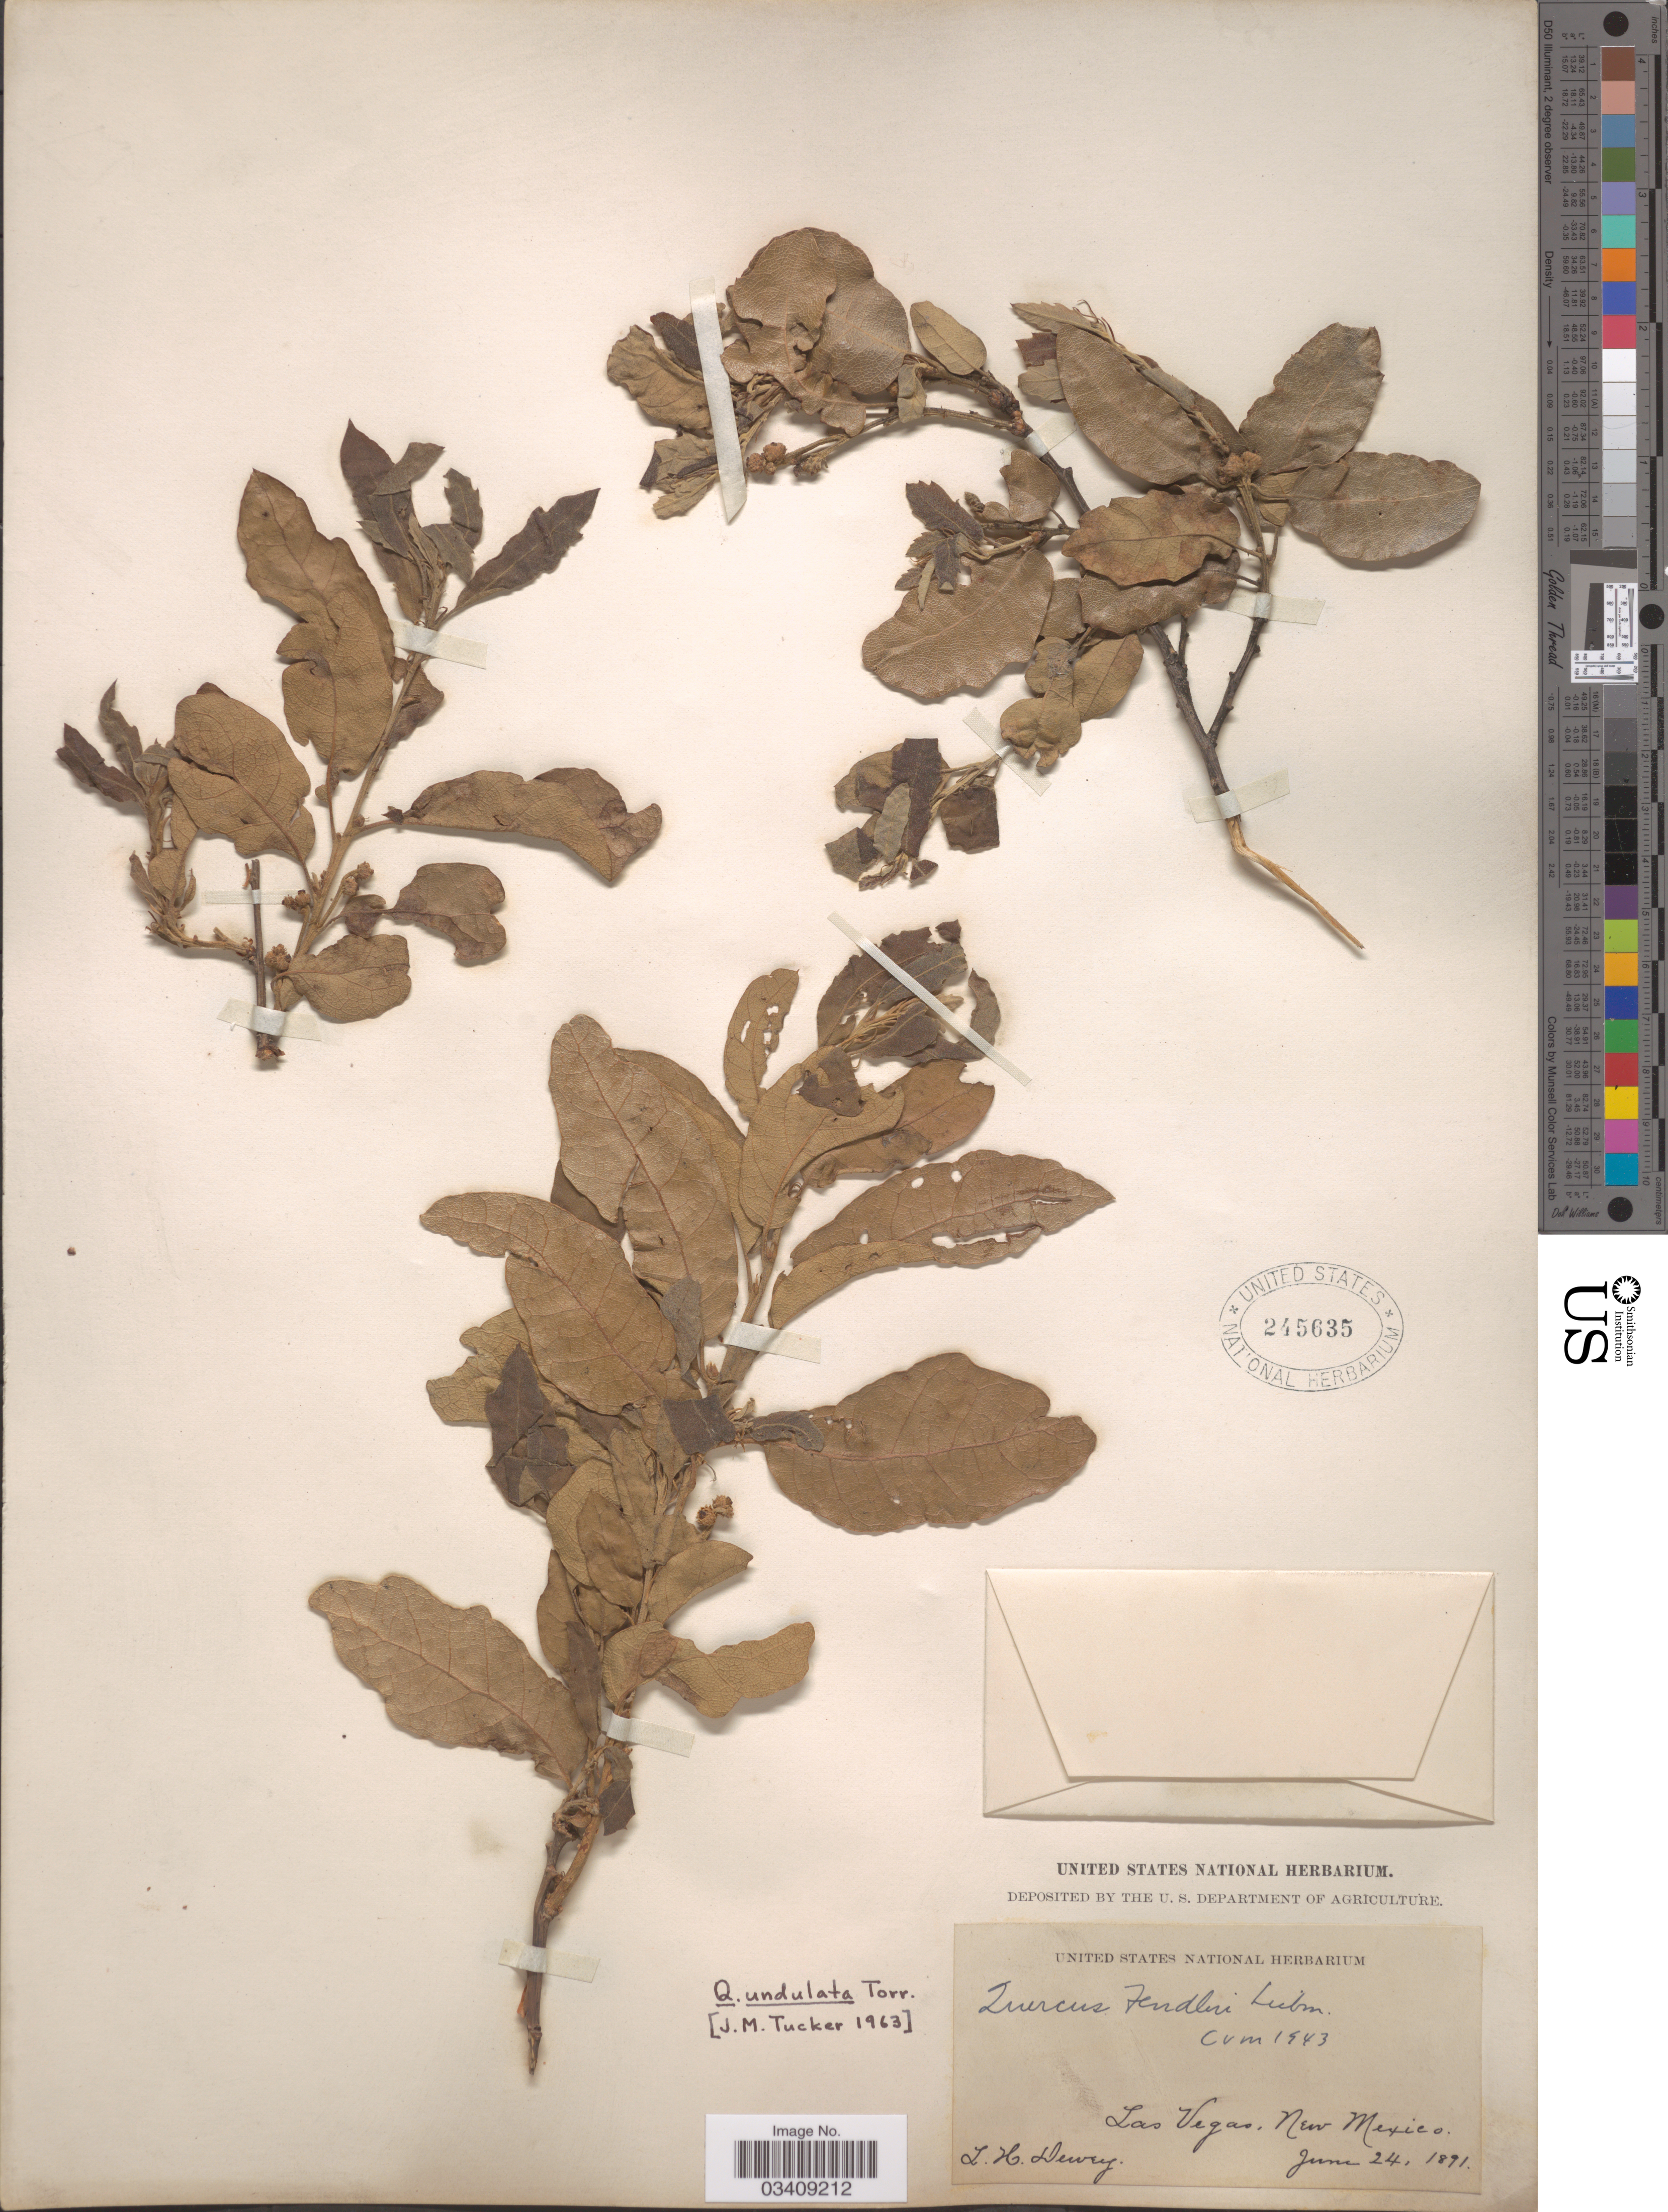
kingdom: Plantae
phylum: Tracheophyta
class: Magnoliopsida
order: Fagales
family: Fagaceae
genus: Quercus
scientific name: Quercus undulata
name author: Torr.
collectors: L. H. Dewey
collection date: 1891-06-24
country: United States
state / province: New Mexico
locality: Las Vegas.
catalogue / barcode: US 245635